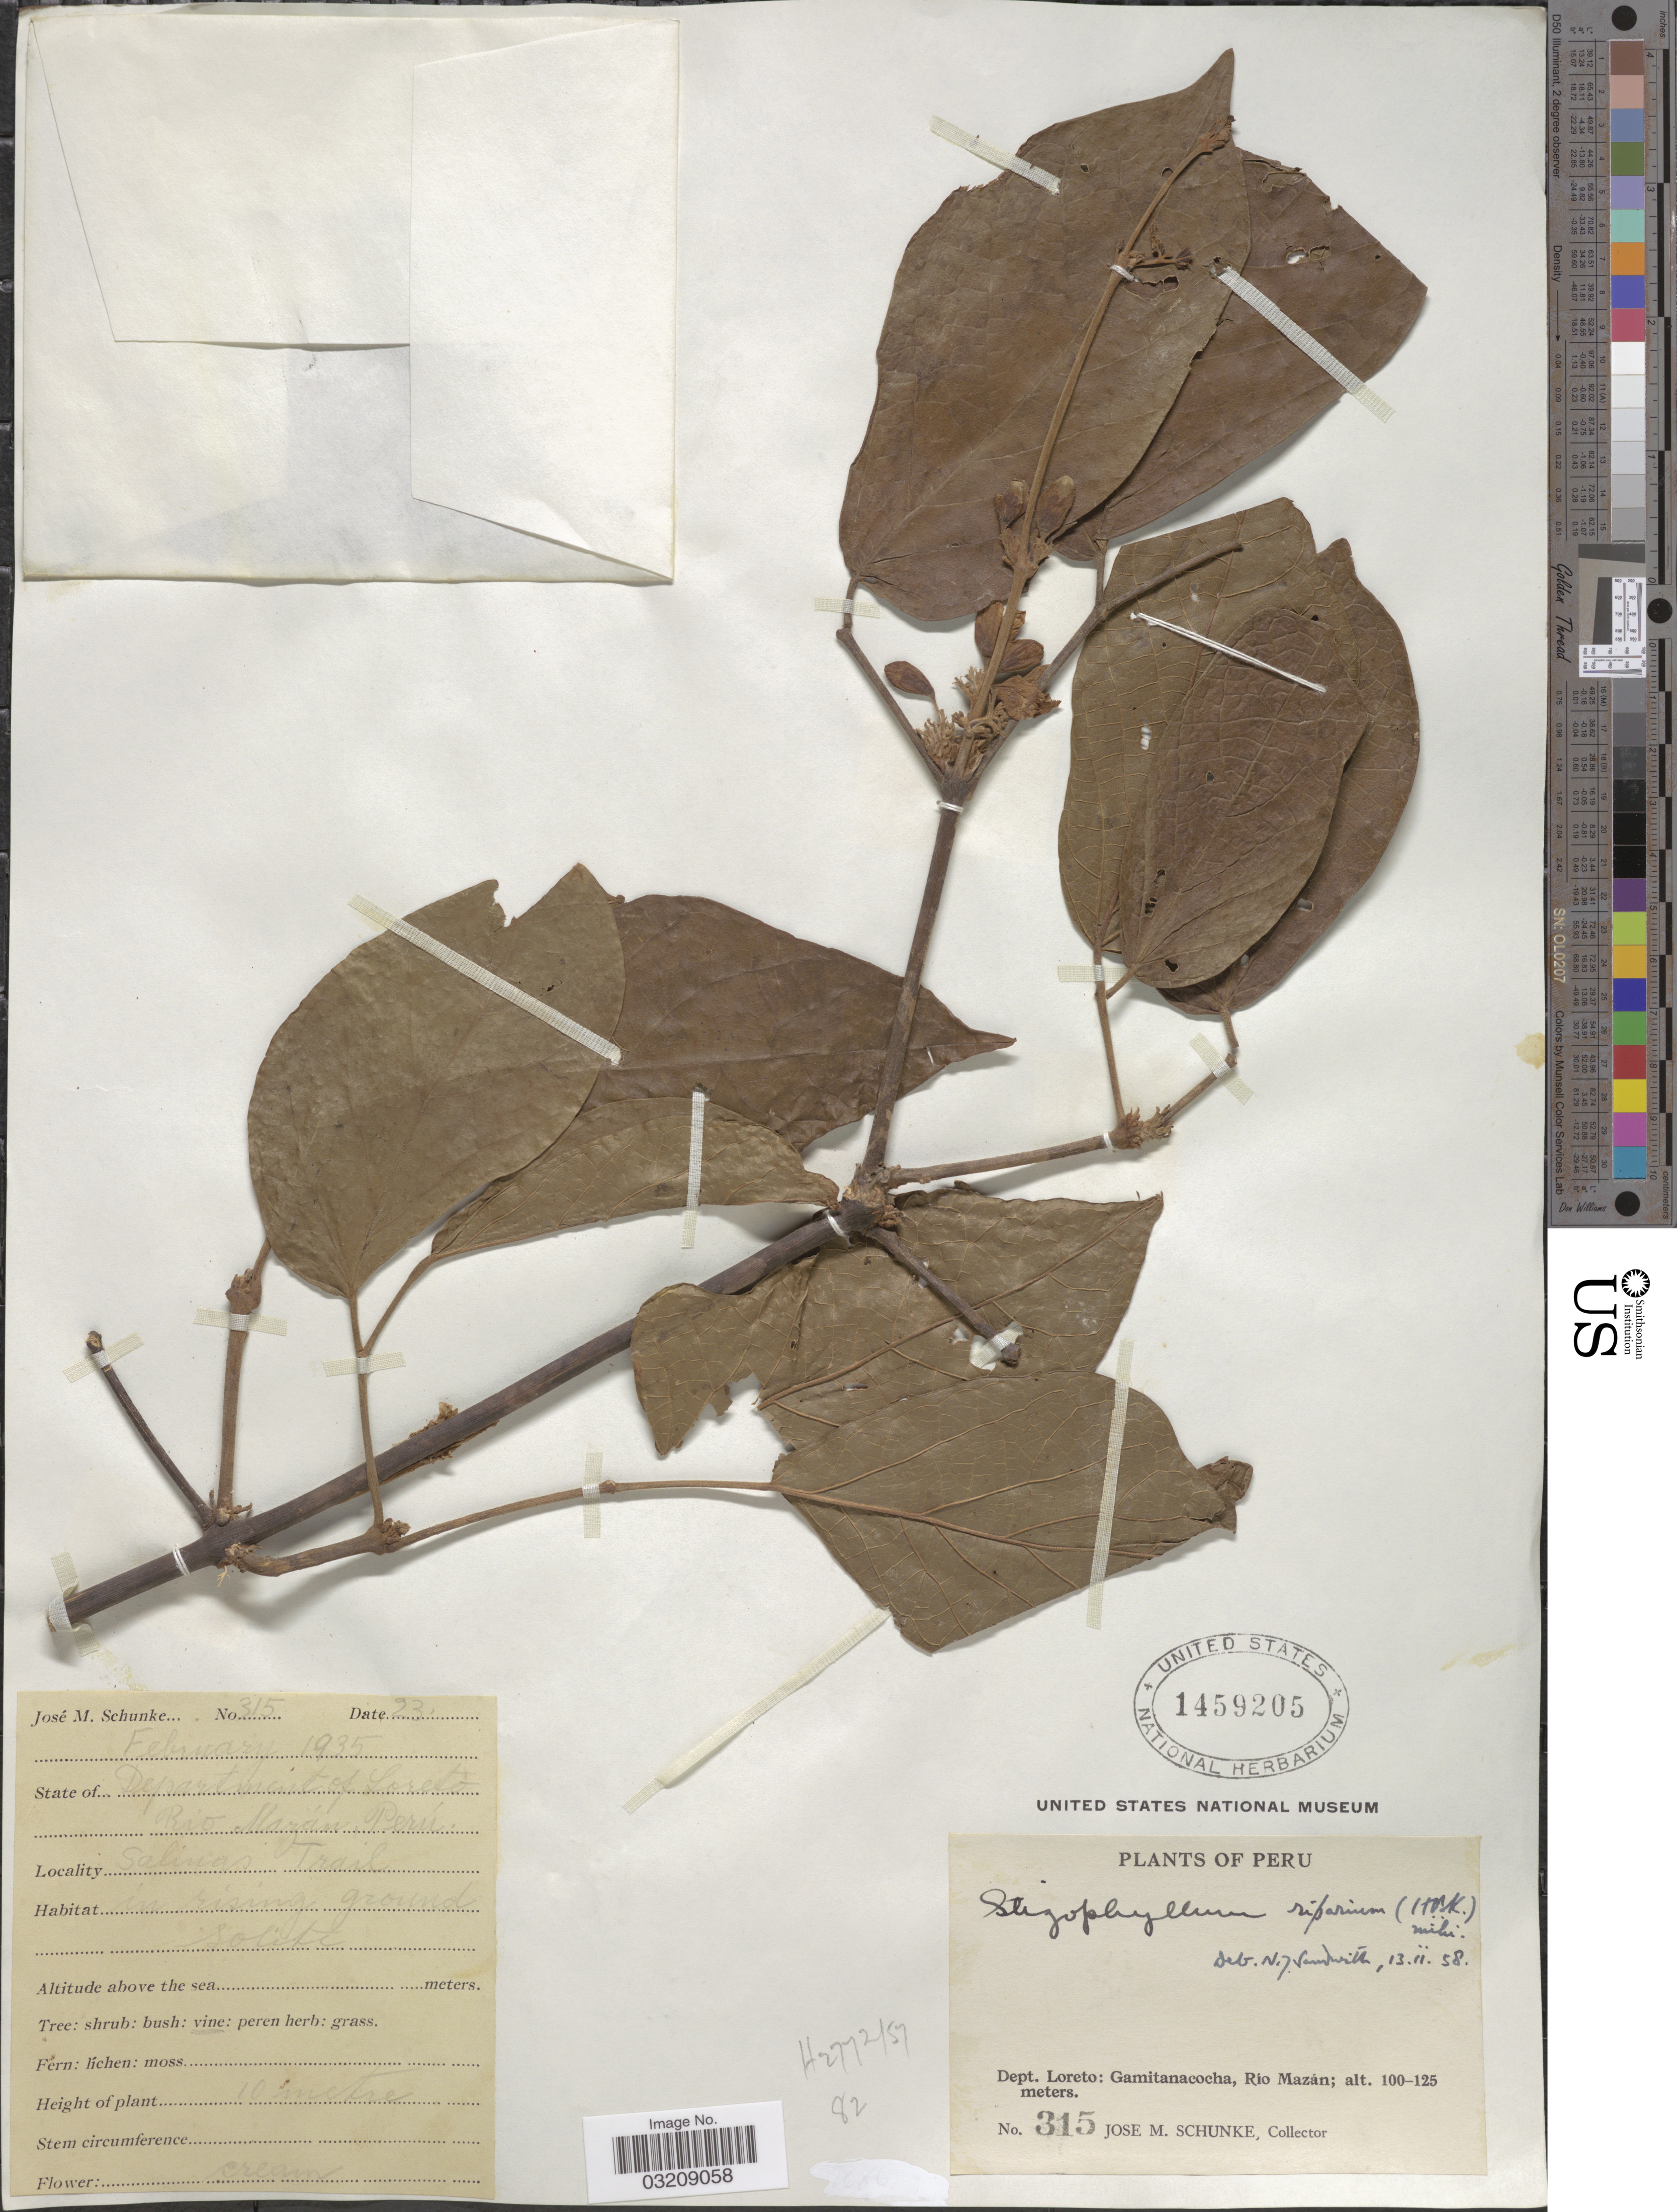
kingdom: Plantae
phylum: Tracheophyta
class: Magnoliopsida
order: Lamiales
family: Bignoniaceae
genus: Stizophyllum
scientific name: Stizophyllum riparium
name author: (Kunth) Sandwith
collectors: J. M. Schunke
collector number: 315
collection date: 1935-02-23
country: Peru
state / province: Loreto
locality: Department of Loreto: Gamitanacocha, Río Mazán. Salinas Trail.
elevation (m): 100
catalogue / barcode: US 1459205